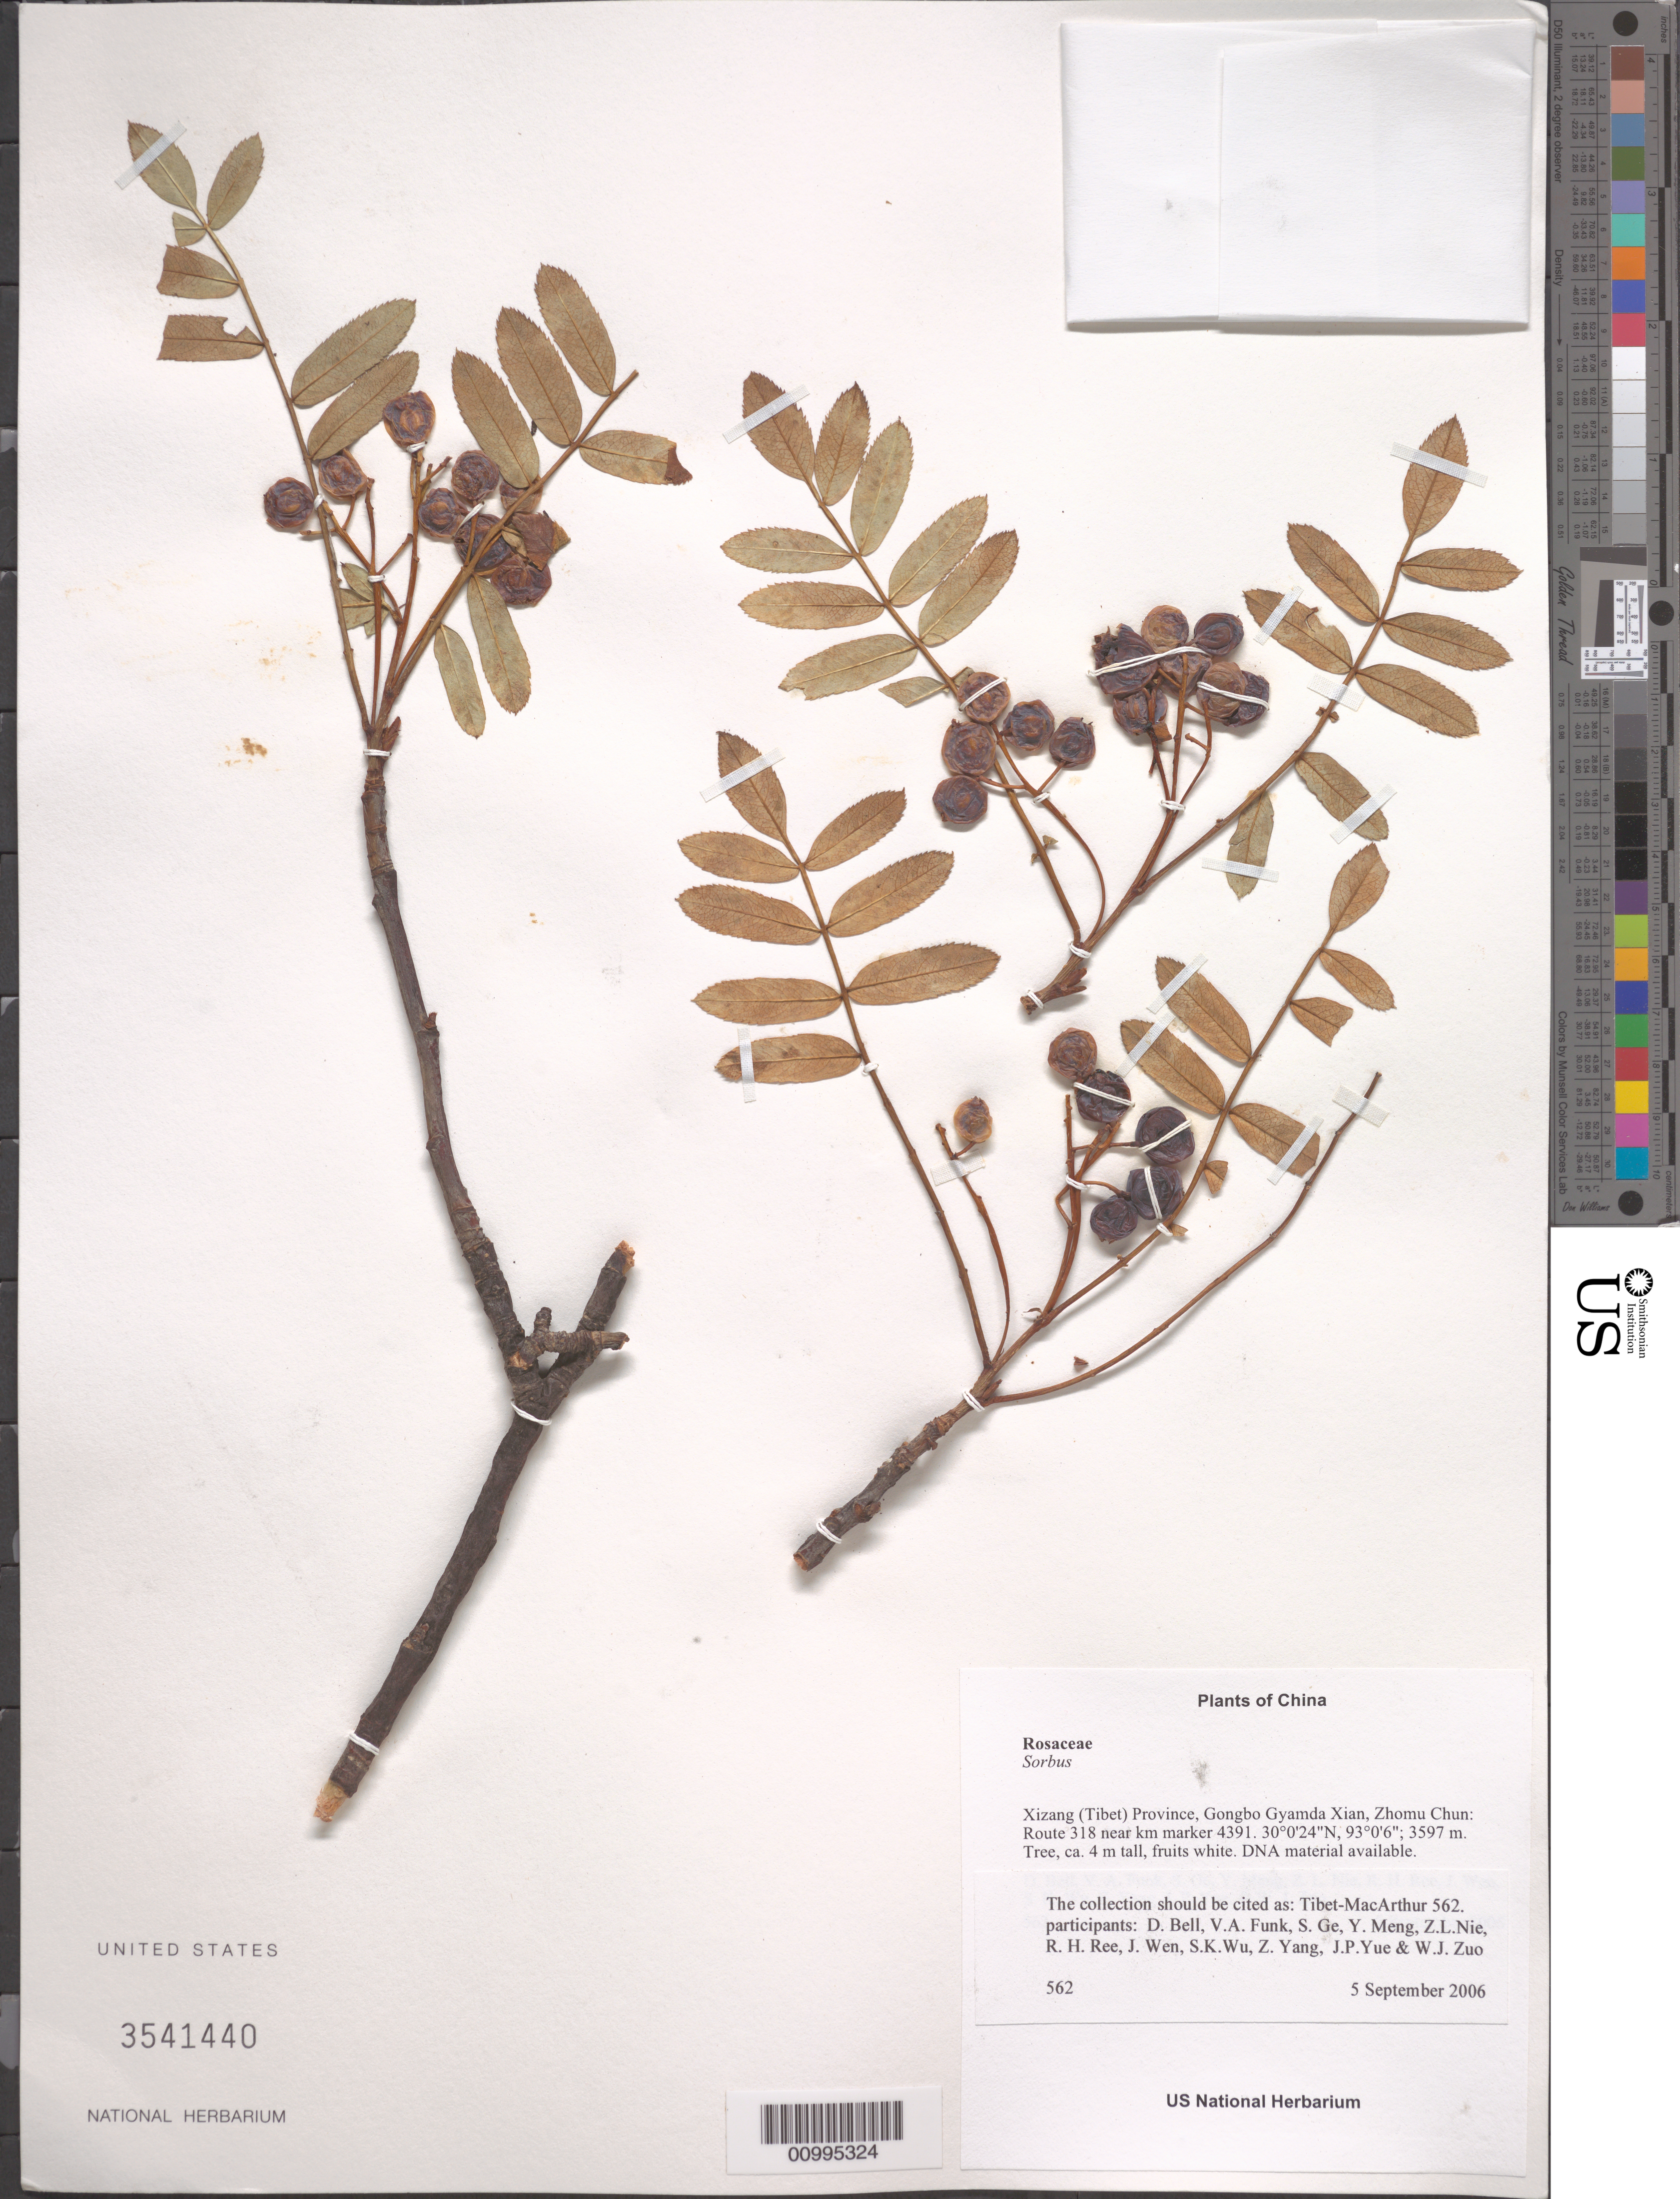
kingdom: Plantae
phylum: Tracheophyta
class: Magnoliopsida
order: Rosales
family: Rosaceae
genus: Sorbus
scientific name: Sorbus sp.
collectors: Tibet-MacArthur, D. A. Bell, V. Funk, S. Ge, Y. Meng, Z. Nie, R. Ree, J. Wen, S. K. Wu, Z. Yang, J. Yue & W. Zuo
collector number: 562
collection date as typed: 05 Sep 2006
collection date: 2006-09-05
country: China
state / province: Xizang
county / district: Gongbo Gyamda Xian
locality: Zhomu Chun. Route 318 near km marker 4391.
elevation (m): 3597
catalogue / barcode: US 3541440